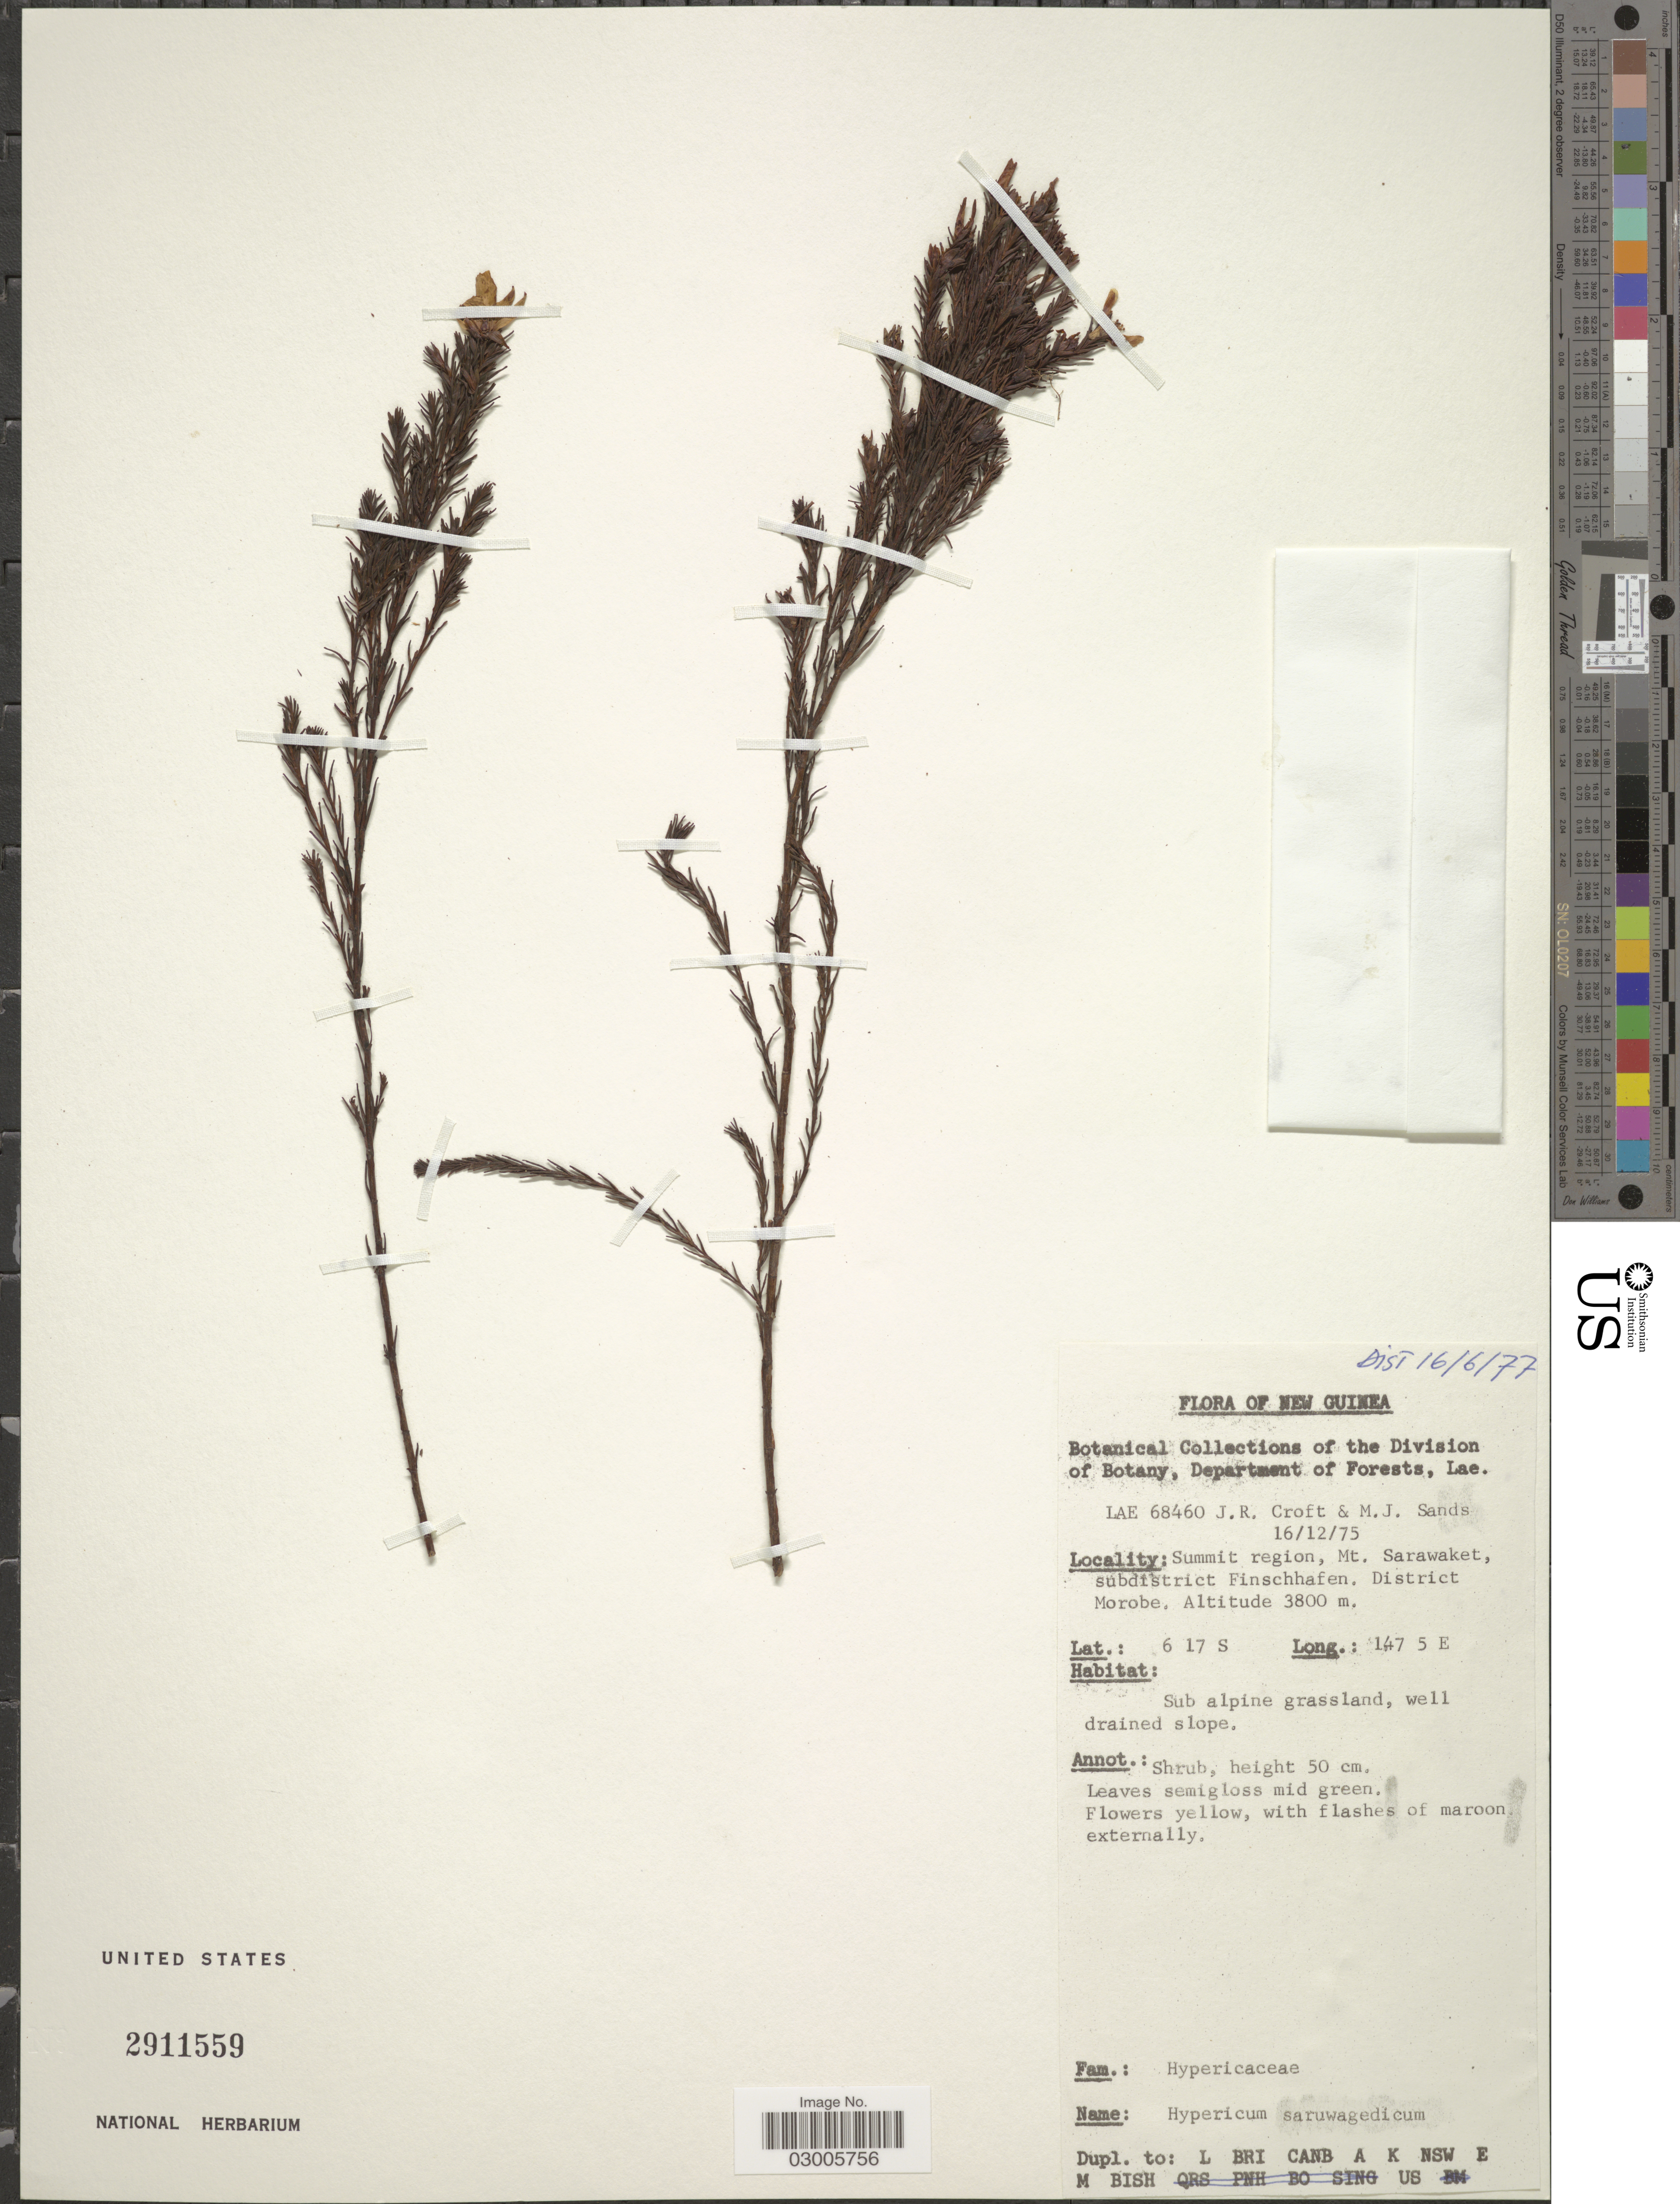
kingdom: Plantae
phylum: Tracheophyta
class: Magnoliopsida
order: Malpighiales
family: Hypericaceae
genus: Hypericum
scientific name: Hypericum saruwagedicum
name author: Diels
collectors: J. R. Croft & M. Sands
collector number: LAE68460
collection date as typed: Transcribed d/m/y: 16/12/75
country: Papua New Guinea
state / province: Morobe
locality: Summit region, Mt. Sarawaket, subdistrict Finschhafen. District Morobe.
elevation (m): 3800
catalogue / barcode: US 2911559